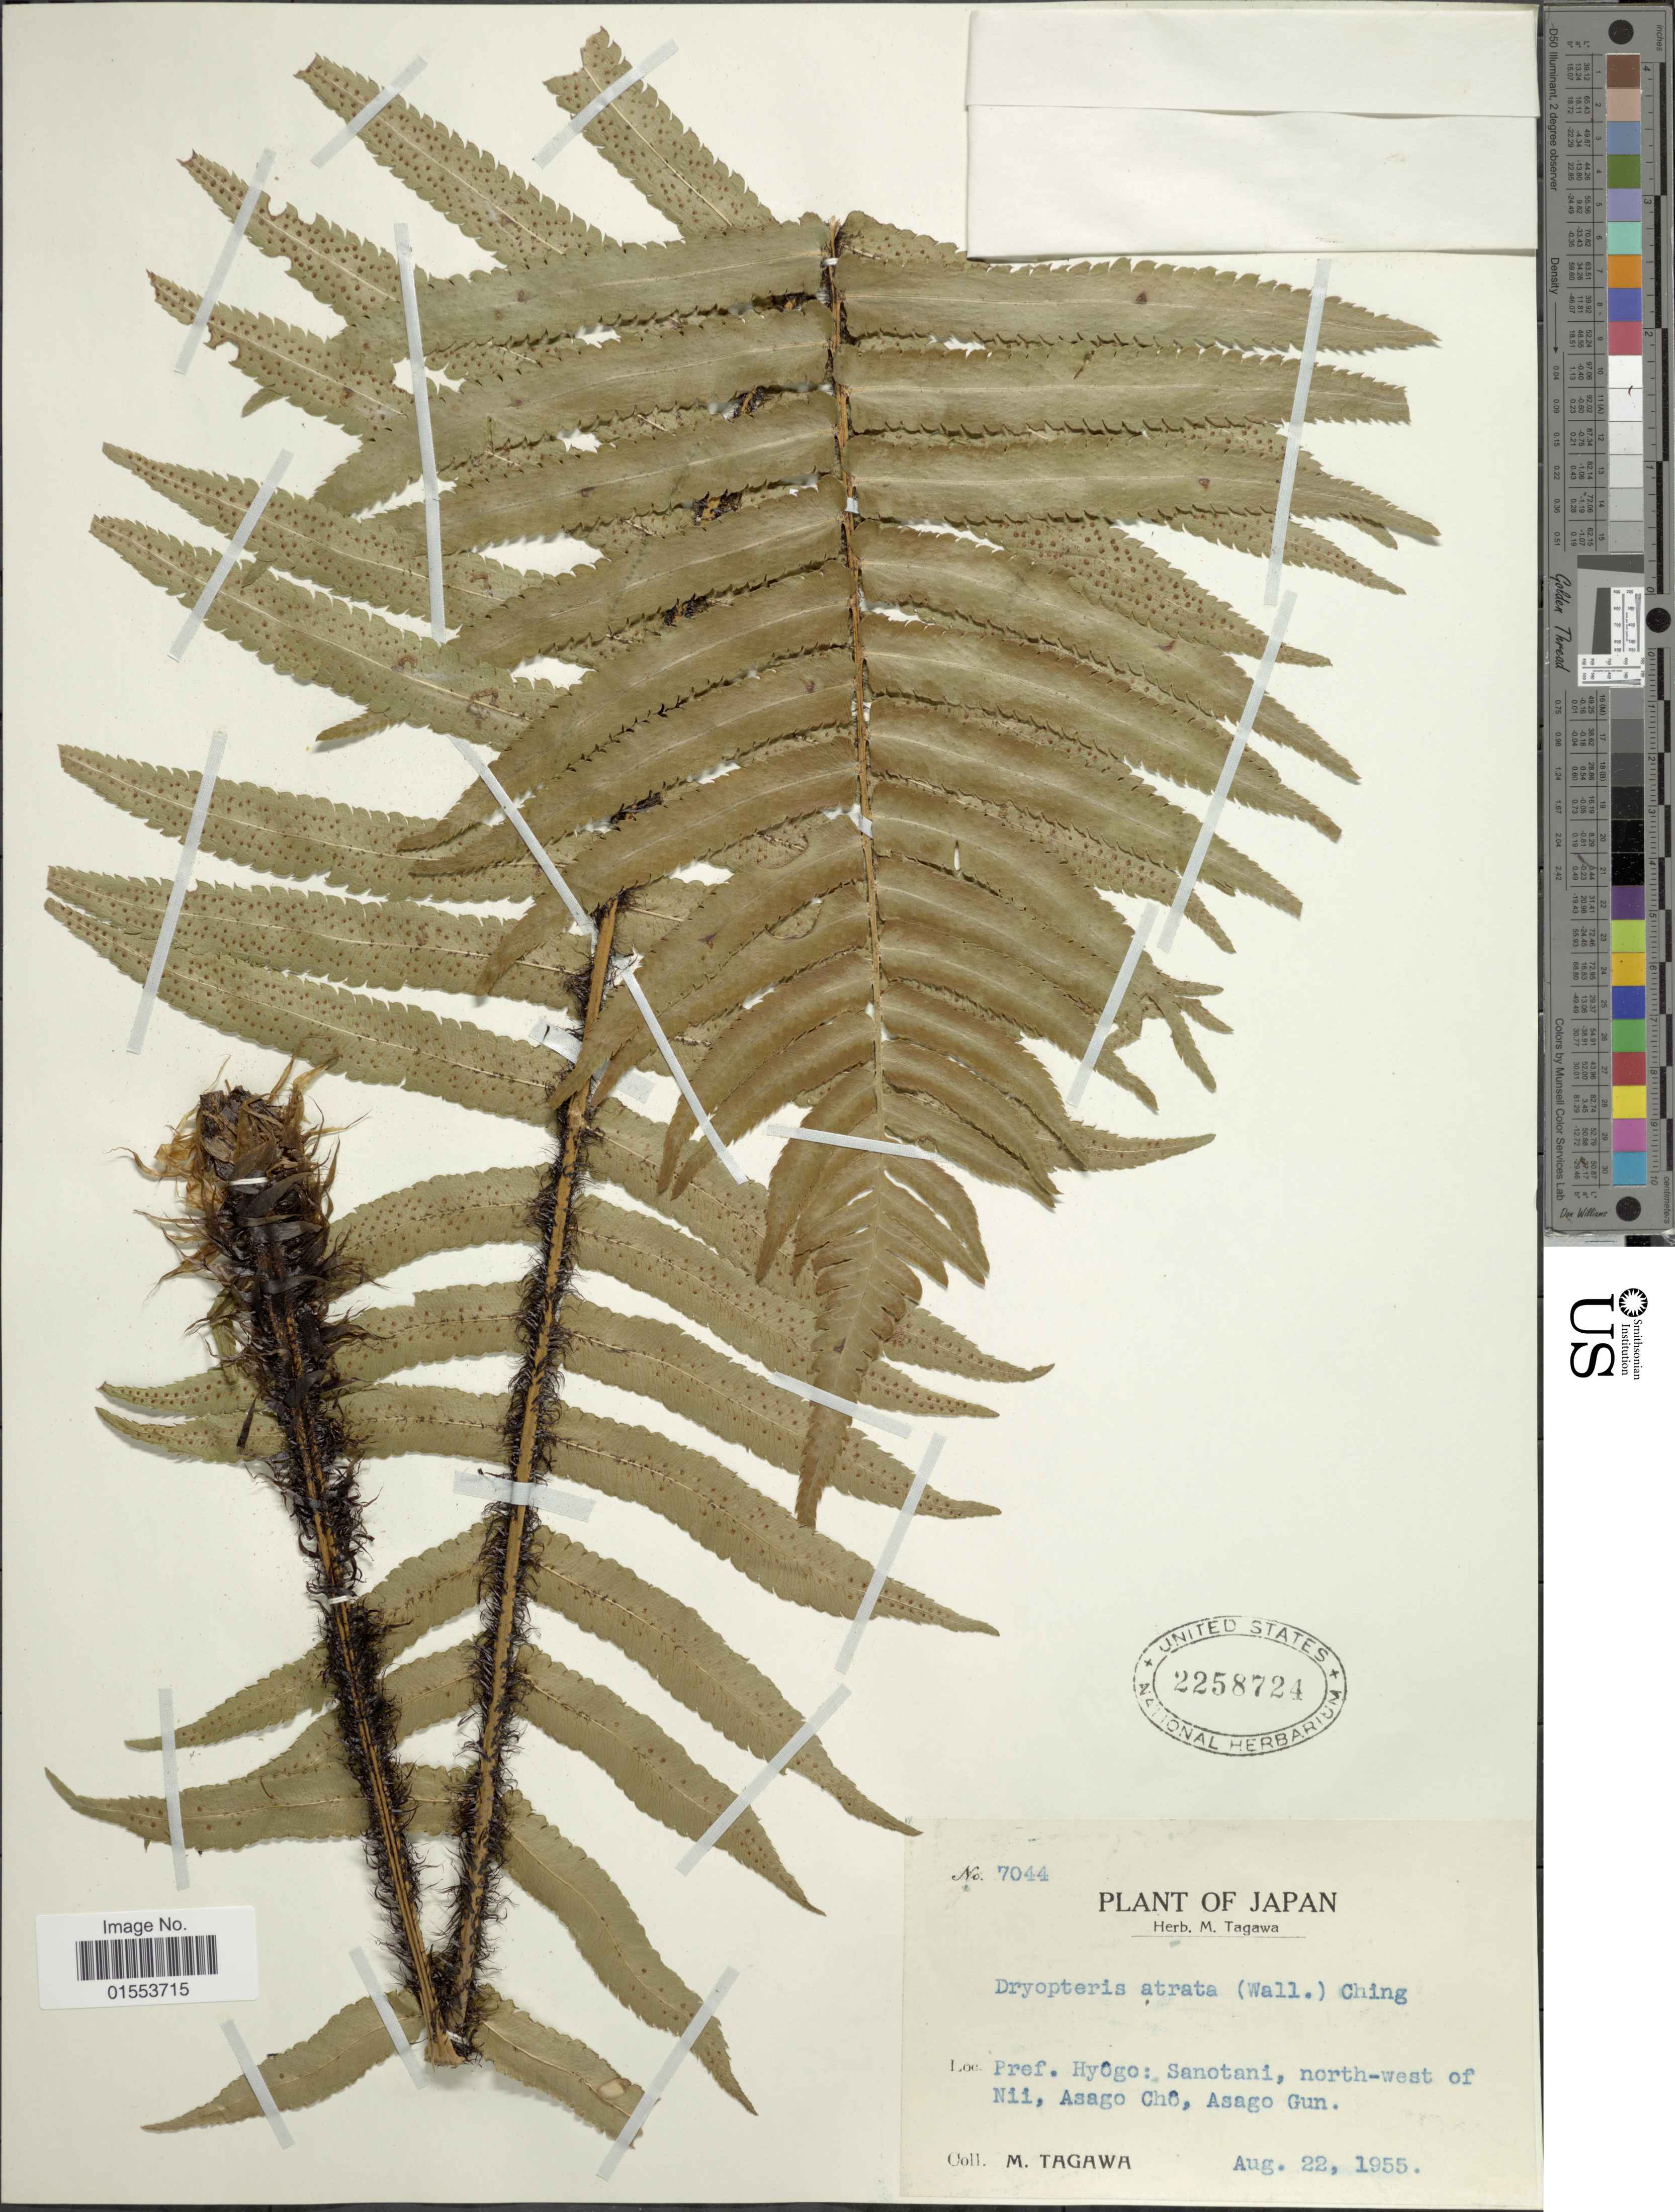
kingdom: Plantae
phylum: Tracheophyta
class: Polypodiopsida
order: Polypodiales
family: Dryopteridaceae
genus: Dryopteris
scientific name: Dryopteris atrata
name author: (Wall. ex Kunze) Ching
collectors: M. Tagawa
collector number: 7044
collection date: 1955-08-22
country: Japan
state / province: Hyogo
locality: Japan, Pref. Hyogo: Sanotani, north west of Nii, Asago Cho, Asago Gun.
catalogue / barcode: US 2258724